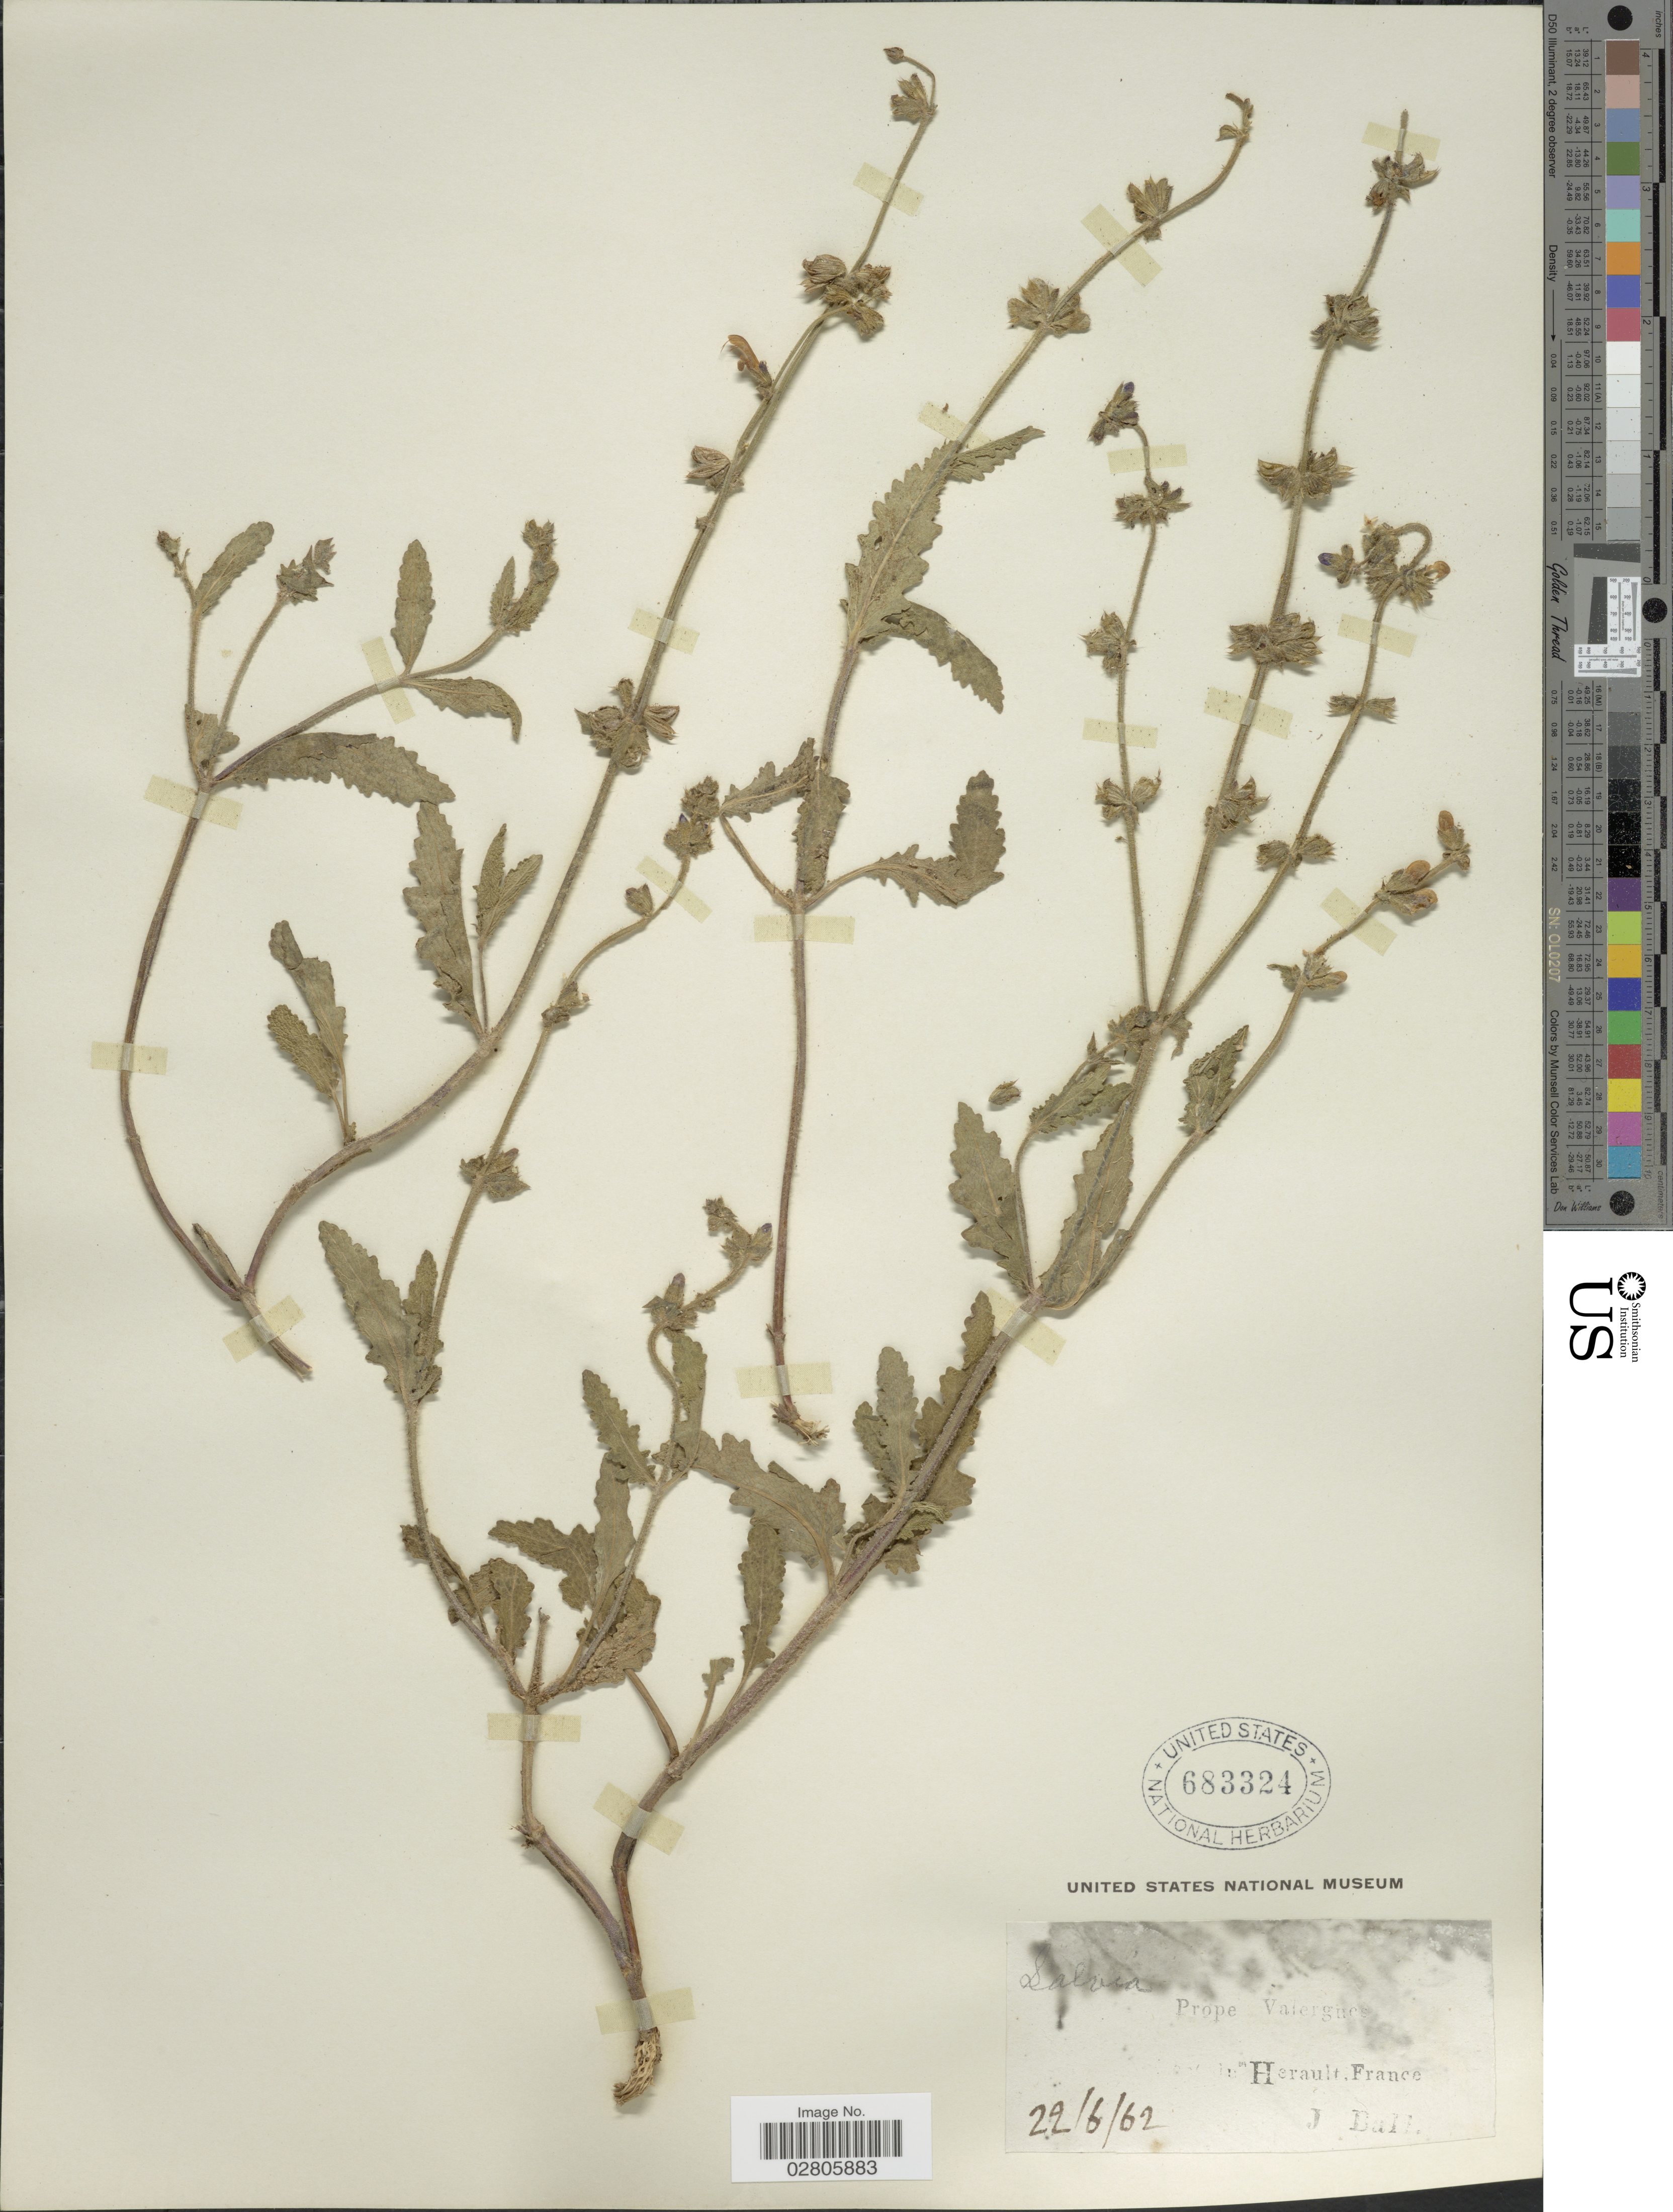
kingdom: Plantae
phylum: Tracheophyta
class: Magnoliopsida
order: Lamiales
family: Lamiaceae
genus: Salvia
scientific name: Salvia sp.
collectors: J. Ball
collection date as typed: Transcribed d/m/y: 22/6/62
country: France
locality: Prope Valergues. [illegible text] Herault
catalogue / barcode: US 683324